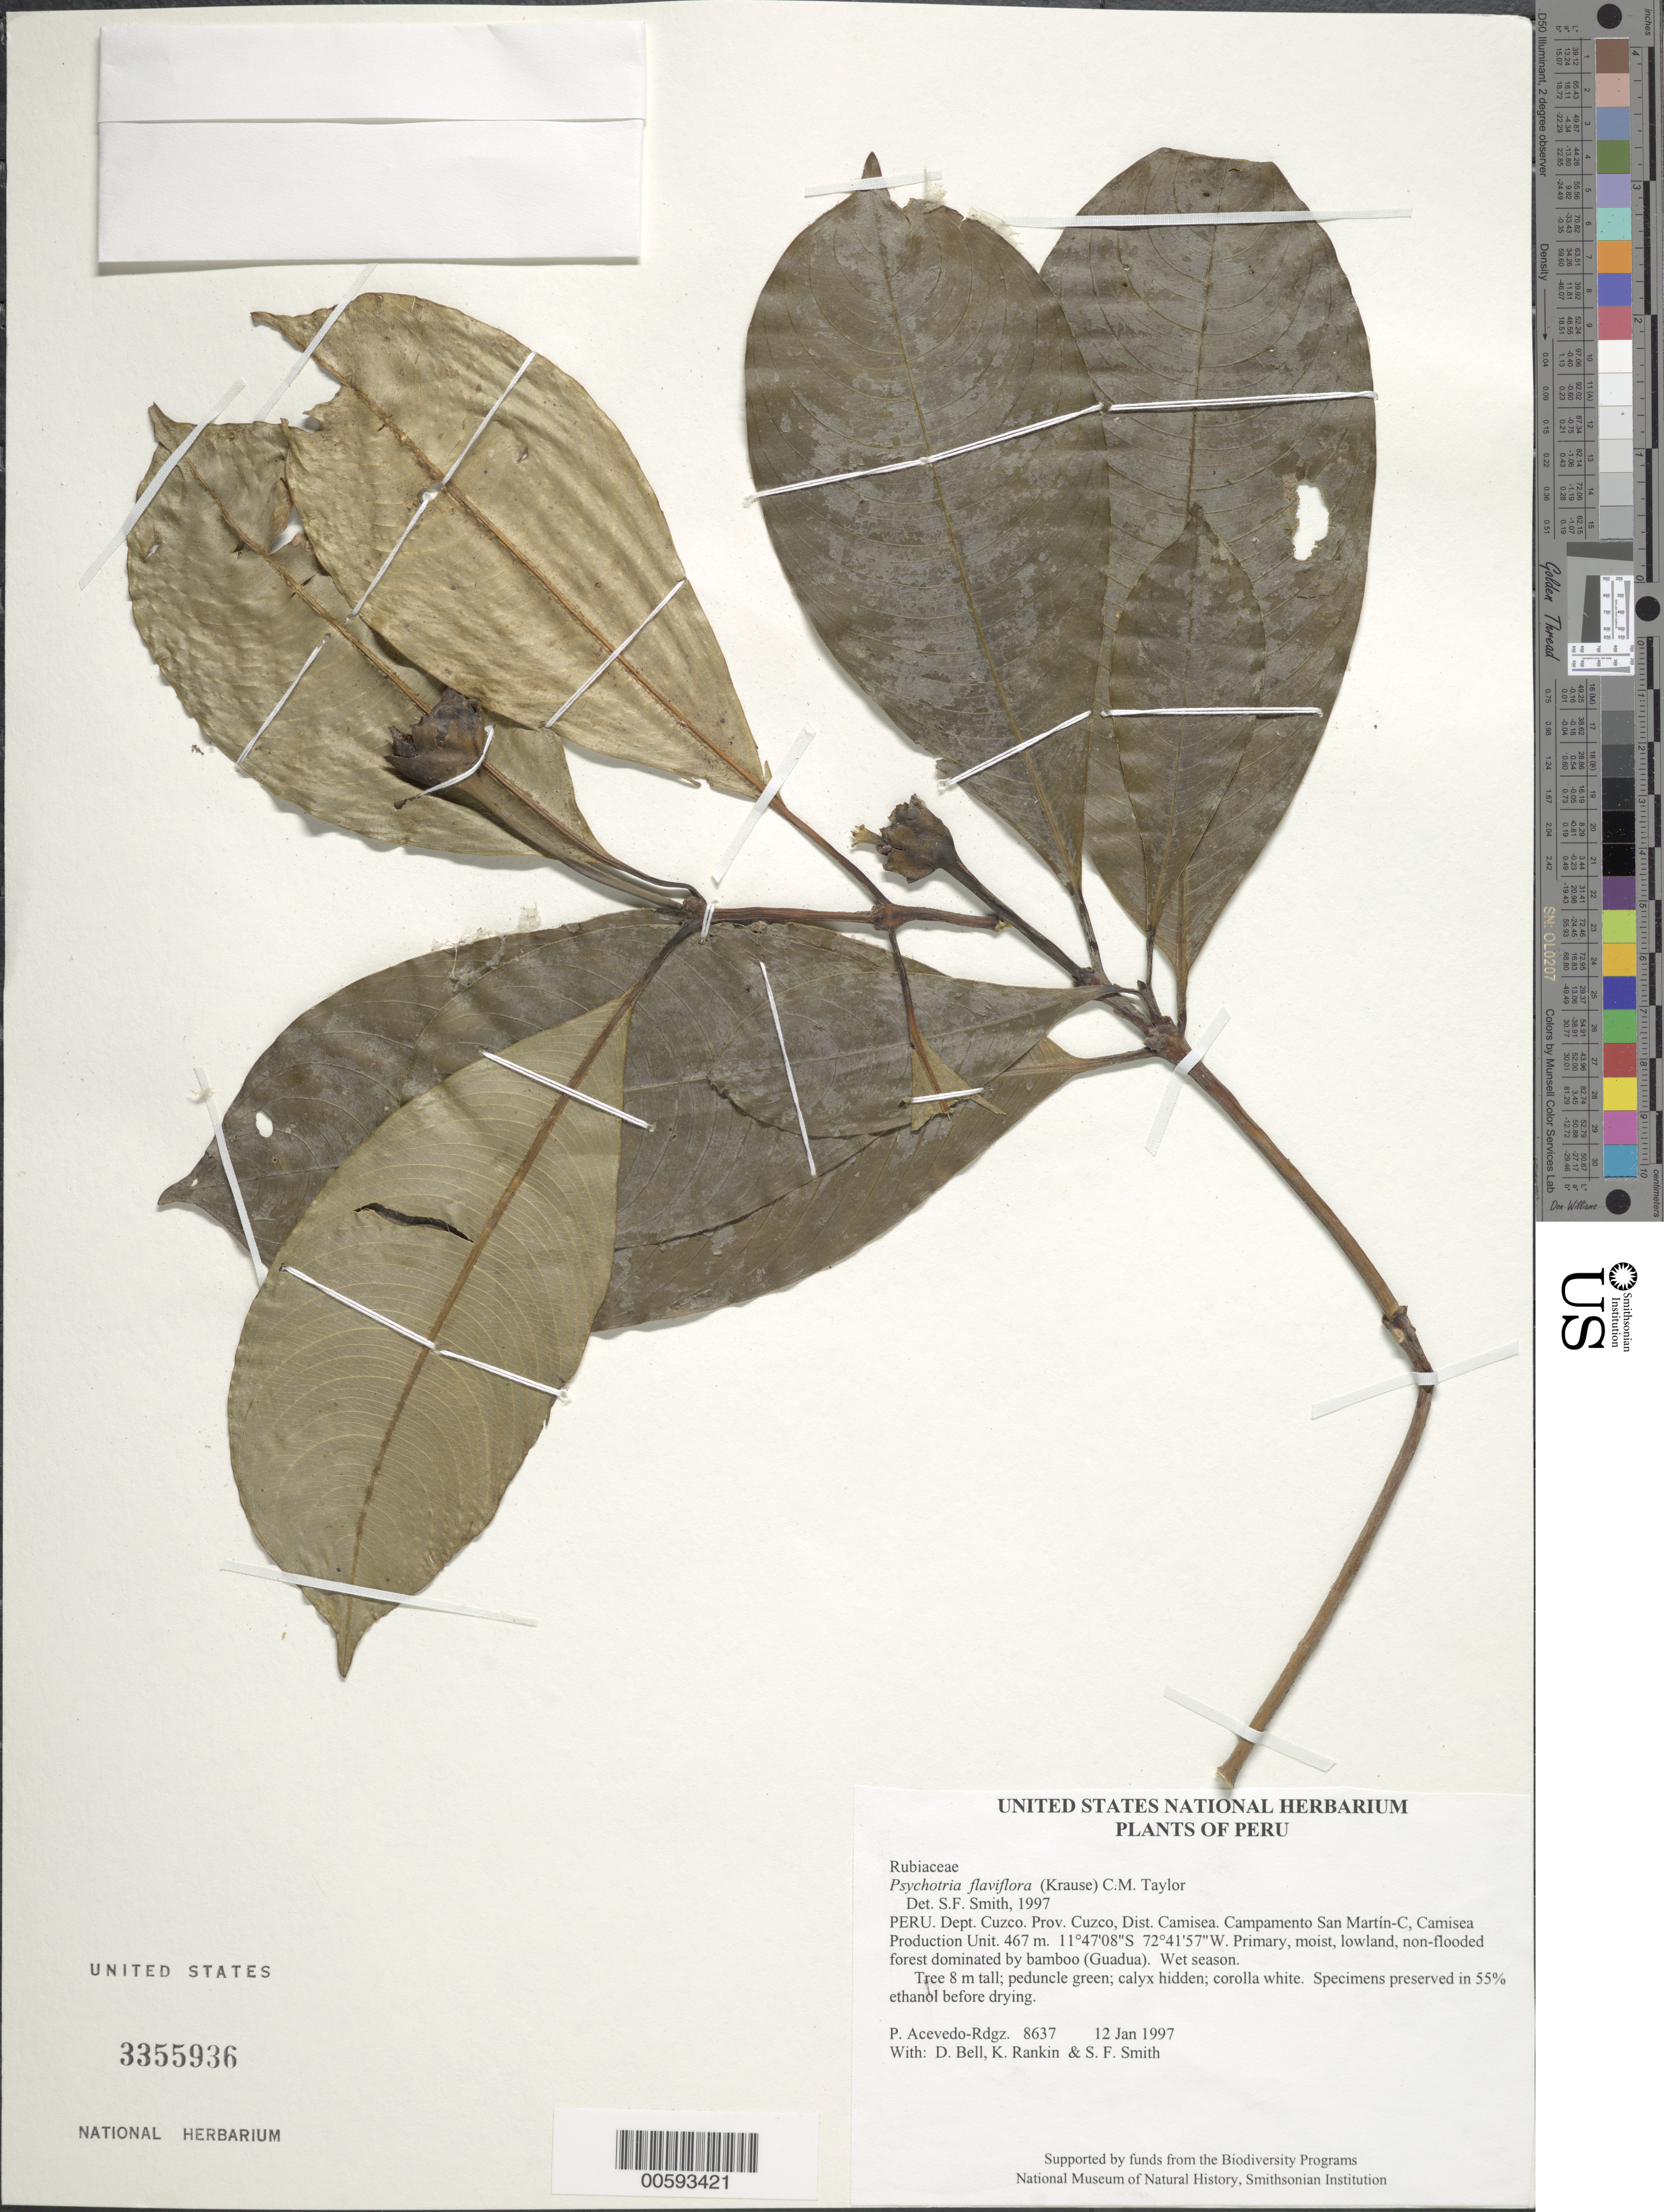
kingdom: Plantae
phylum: Tracheophyta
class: Magnoliopsida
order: Gentianales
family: Rubiaceae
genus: Psychotria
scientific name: Psychotria flaviflora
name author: (K. Krause) C.M. Taylor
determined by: Smith, Stephen F., (US), NMNH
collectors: P. Acevedo-Rodr., D. A. Bell, K. B. Rankin & S.F. Smith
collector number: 8637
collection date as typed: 12 Jan 1997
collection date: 1997-01-12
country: Peru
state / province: Cusco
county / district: Cusco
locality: Districto Camisea, Campamento San Martín-C, Camisea Production Unit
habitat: Primary, moist, lowland, non-flooded forest dominated by bamboo (Guadua). Wet season.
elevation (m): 467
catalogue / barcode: US 3355936